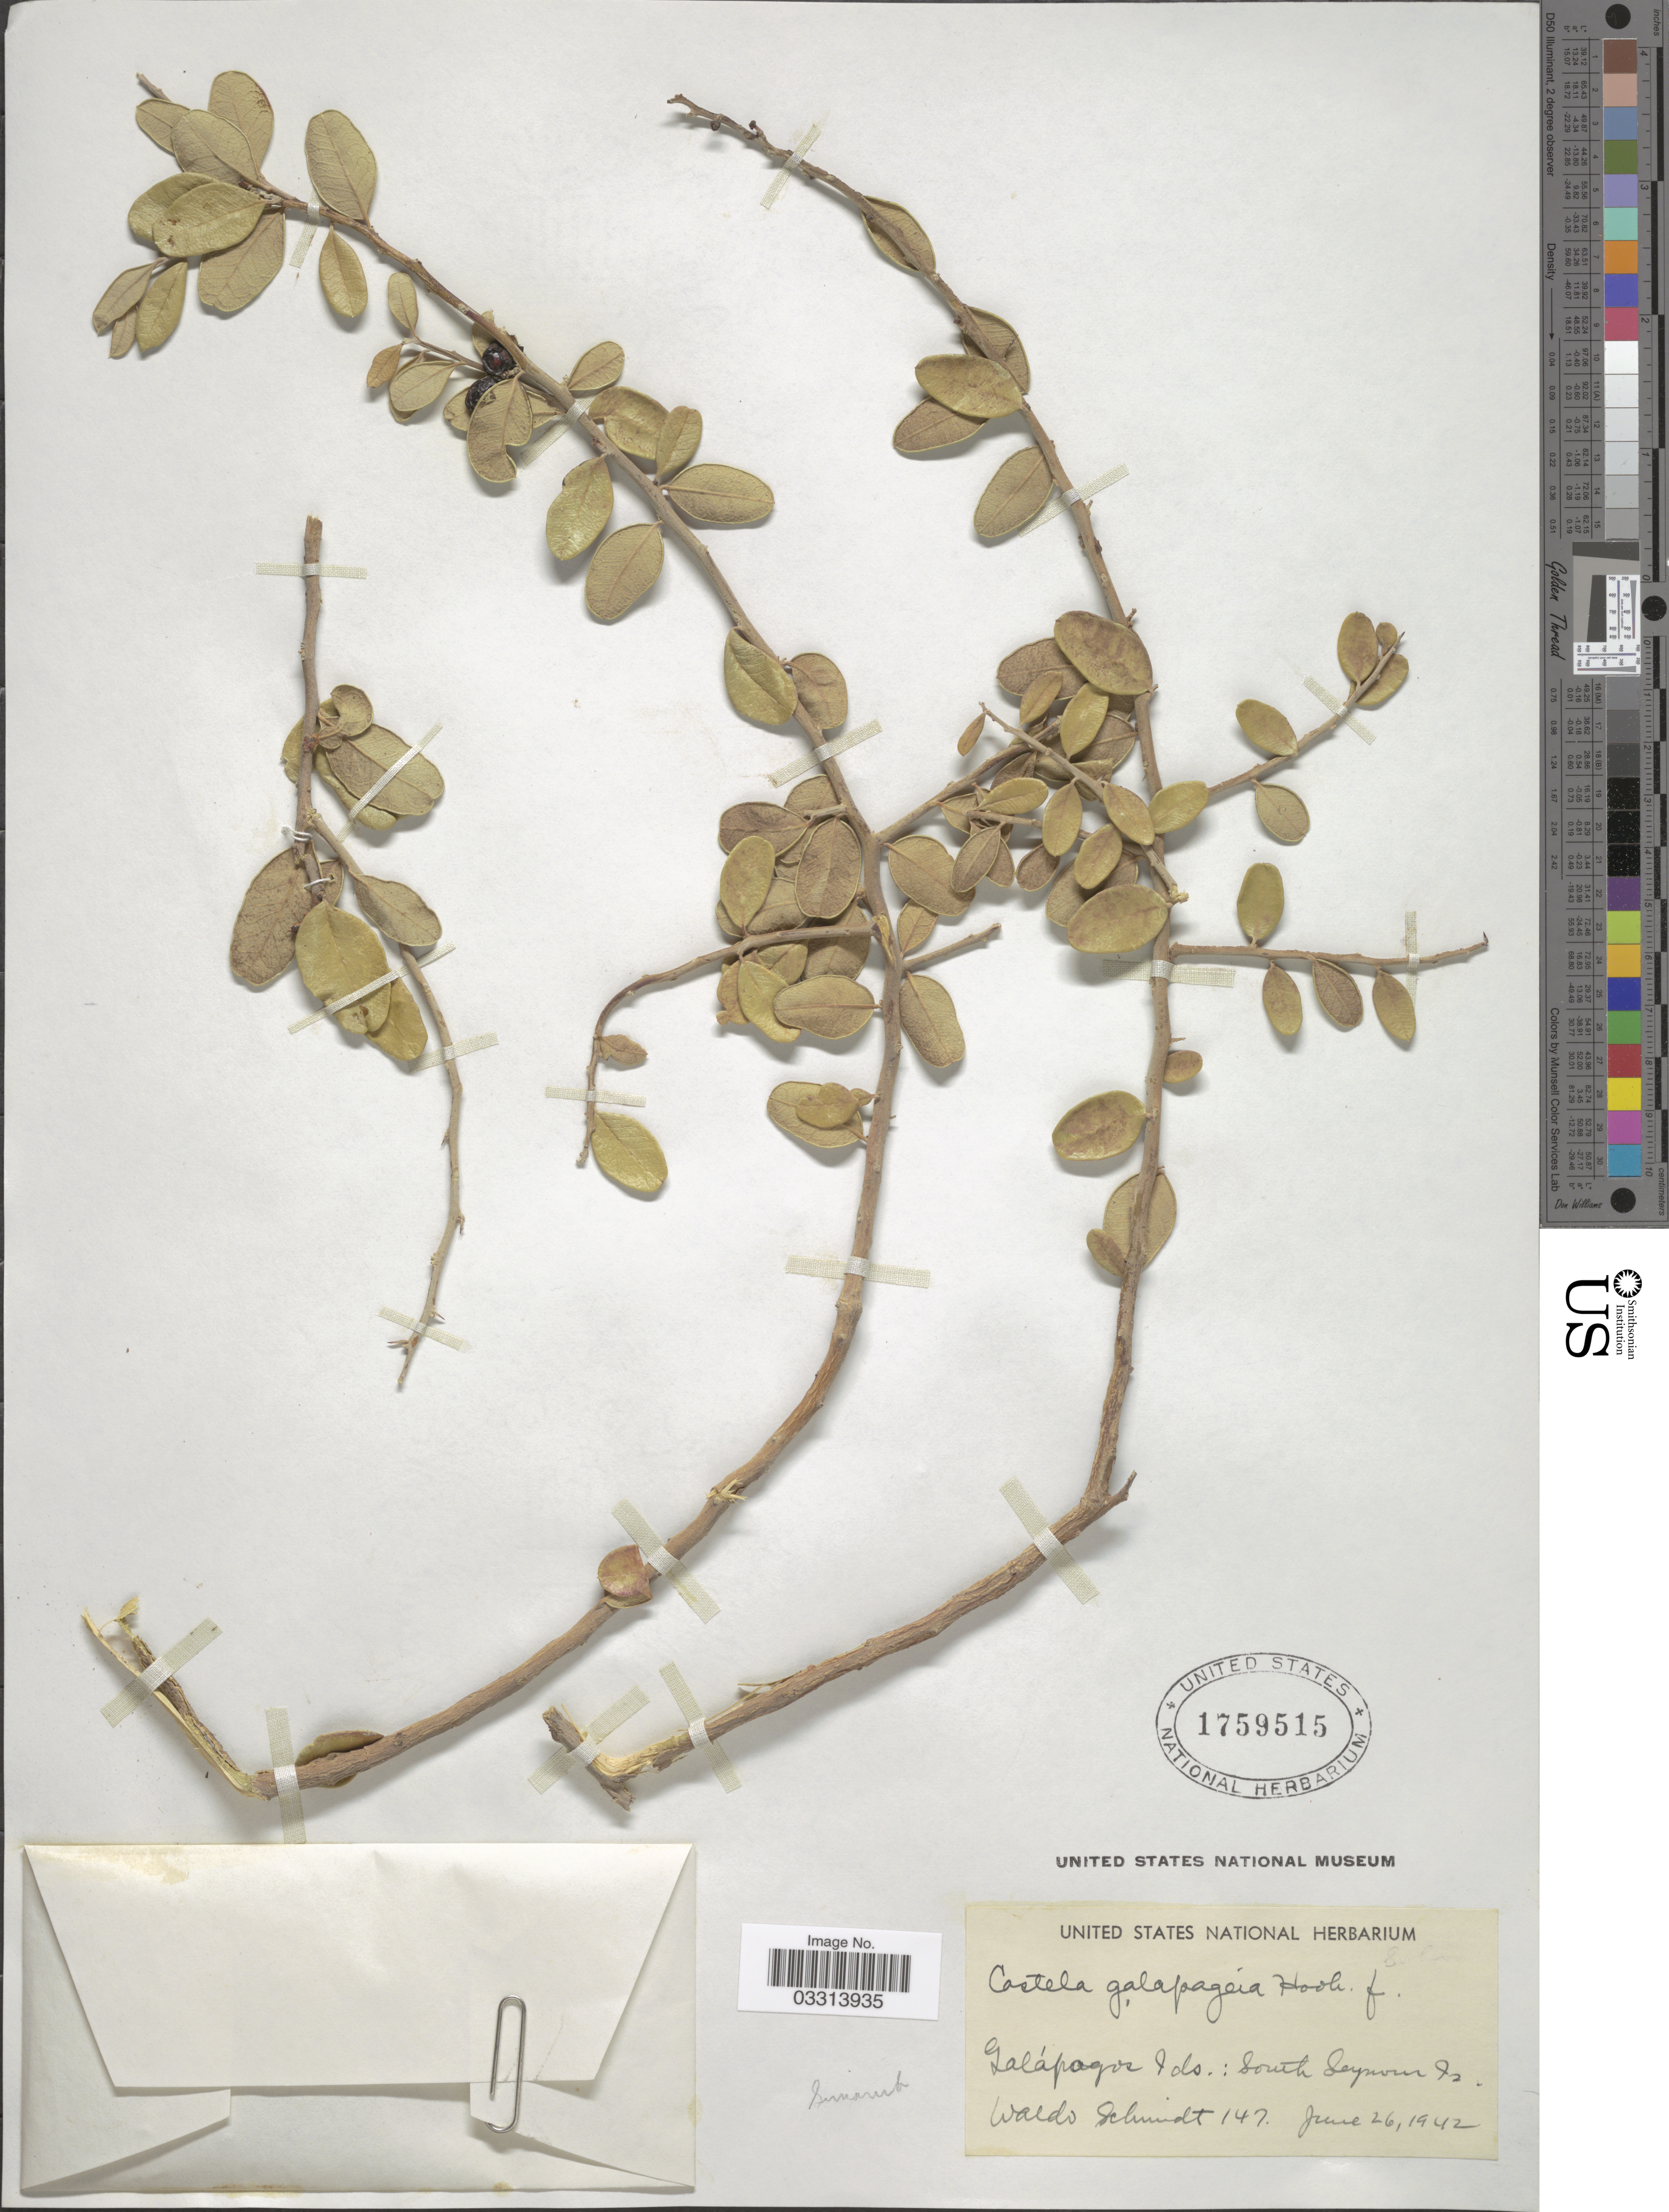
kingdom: Plantae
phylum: Tracheophyta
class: Magnoliopsida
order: Sapindales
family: Simaroubaceae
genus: Castela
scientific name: Castela galapageia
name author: Hook. f.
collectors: W. Schmidt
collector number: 147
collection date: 1942-06-26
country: Ecuador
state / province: Colón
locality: Galápagos Ids.: South Seymour Is.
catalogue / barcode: US 1759515